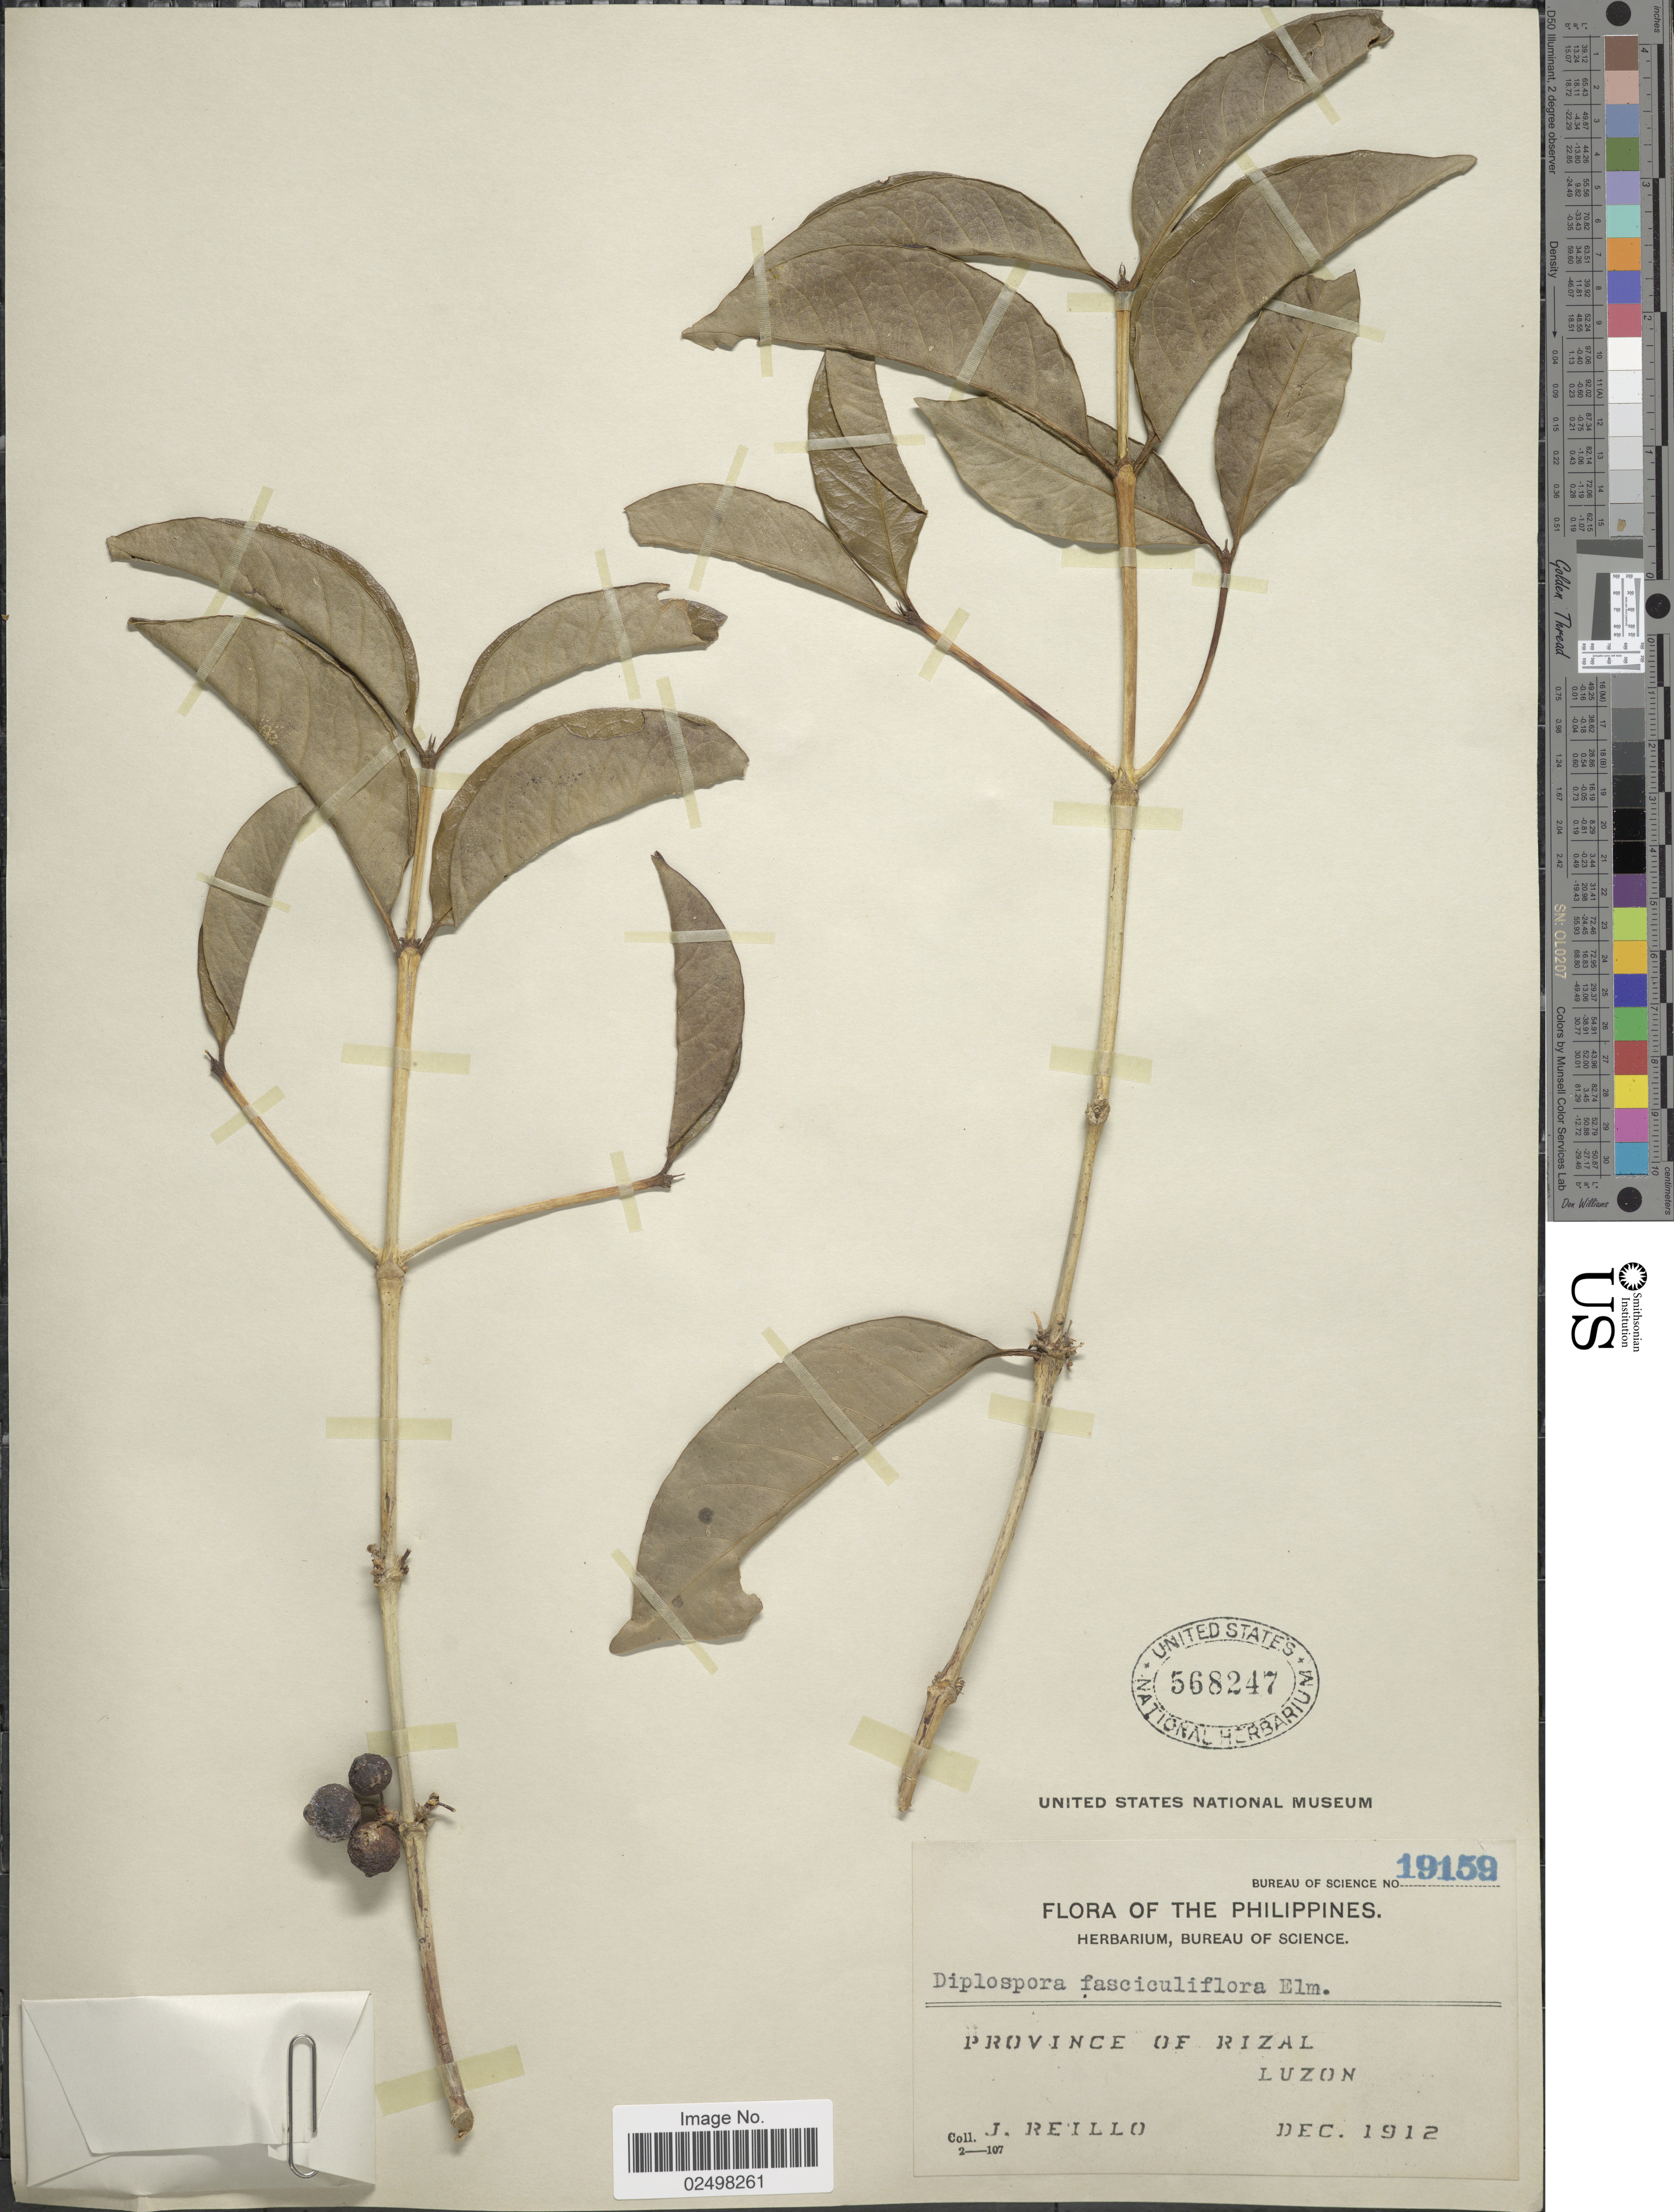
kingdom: Plantae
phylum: Tracheophyta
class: Magnoliopsida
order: Gentianales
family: Rubiaceae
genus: Tricalysia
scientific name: Tricalysia fasciculiflora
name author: (Elmer) Merr.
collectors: J. Reillo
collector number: Bureau of Science 19159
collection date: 1912-12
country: Philippines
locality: Province of Rizal, Luzon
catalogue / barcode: US 568247